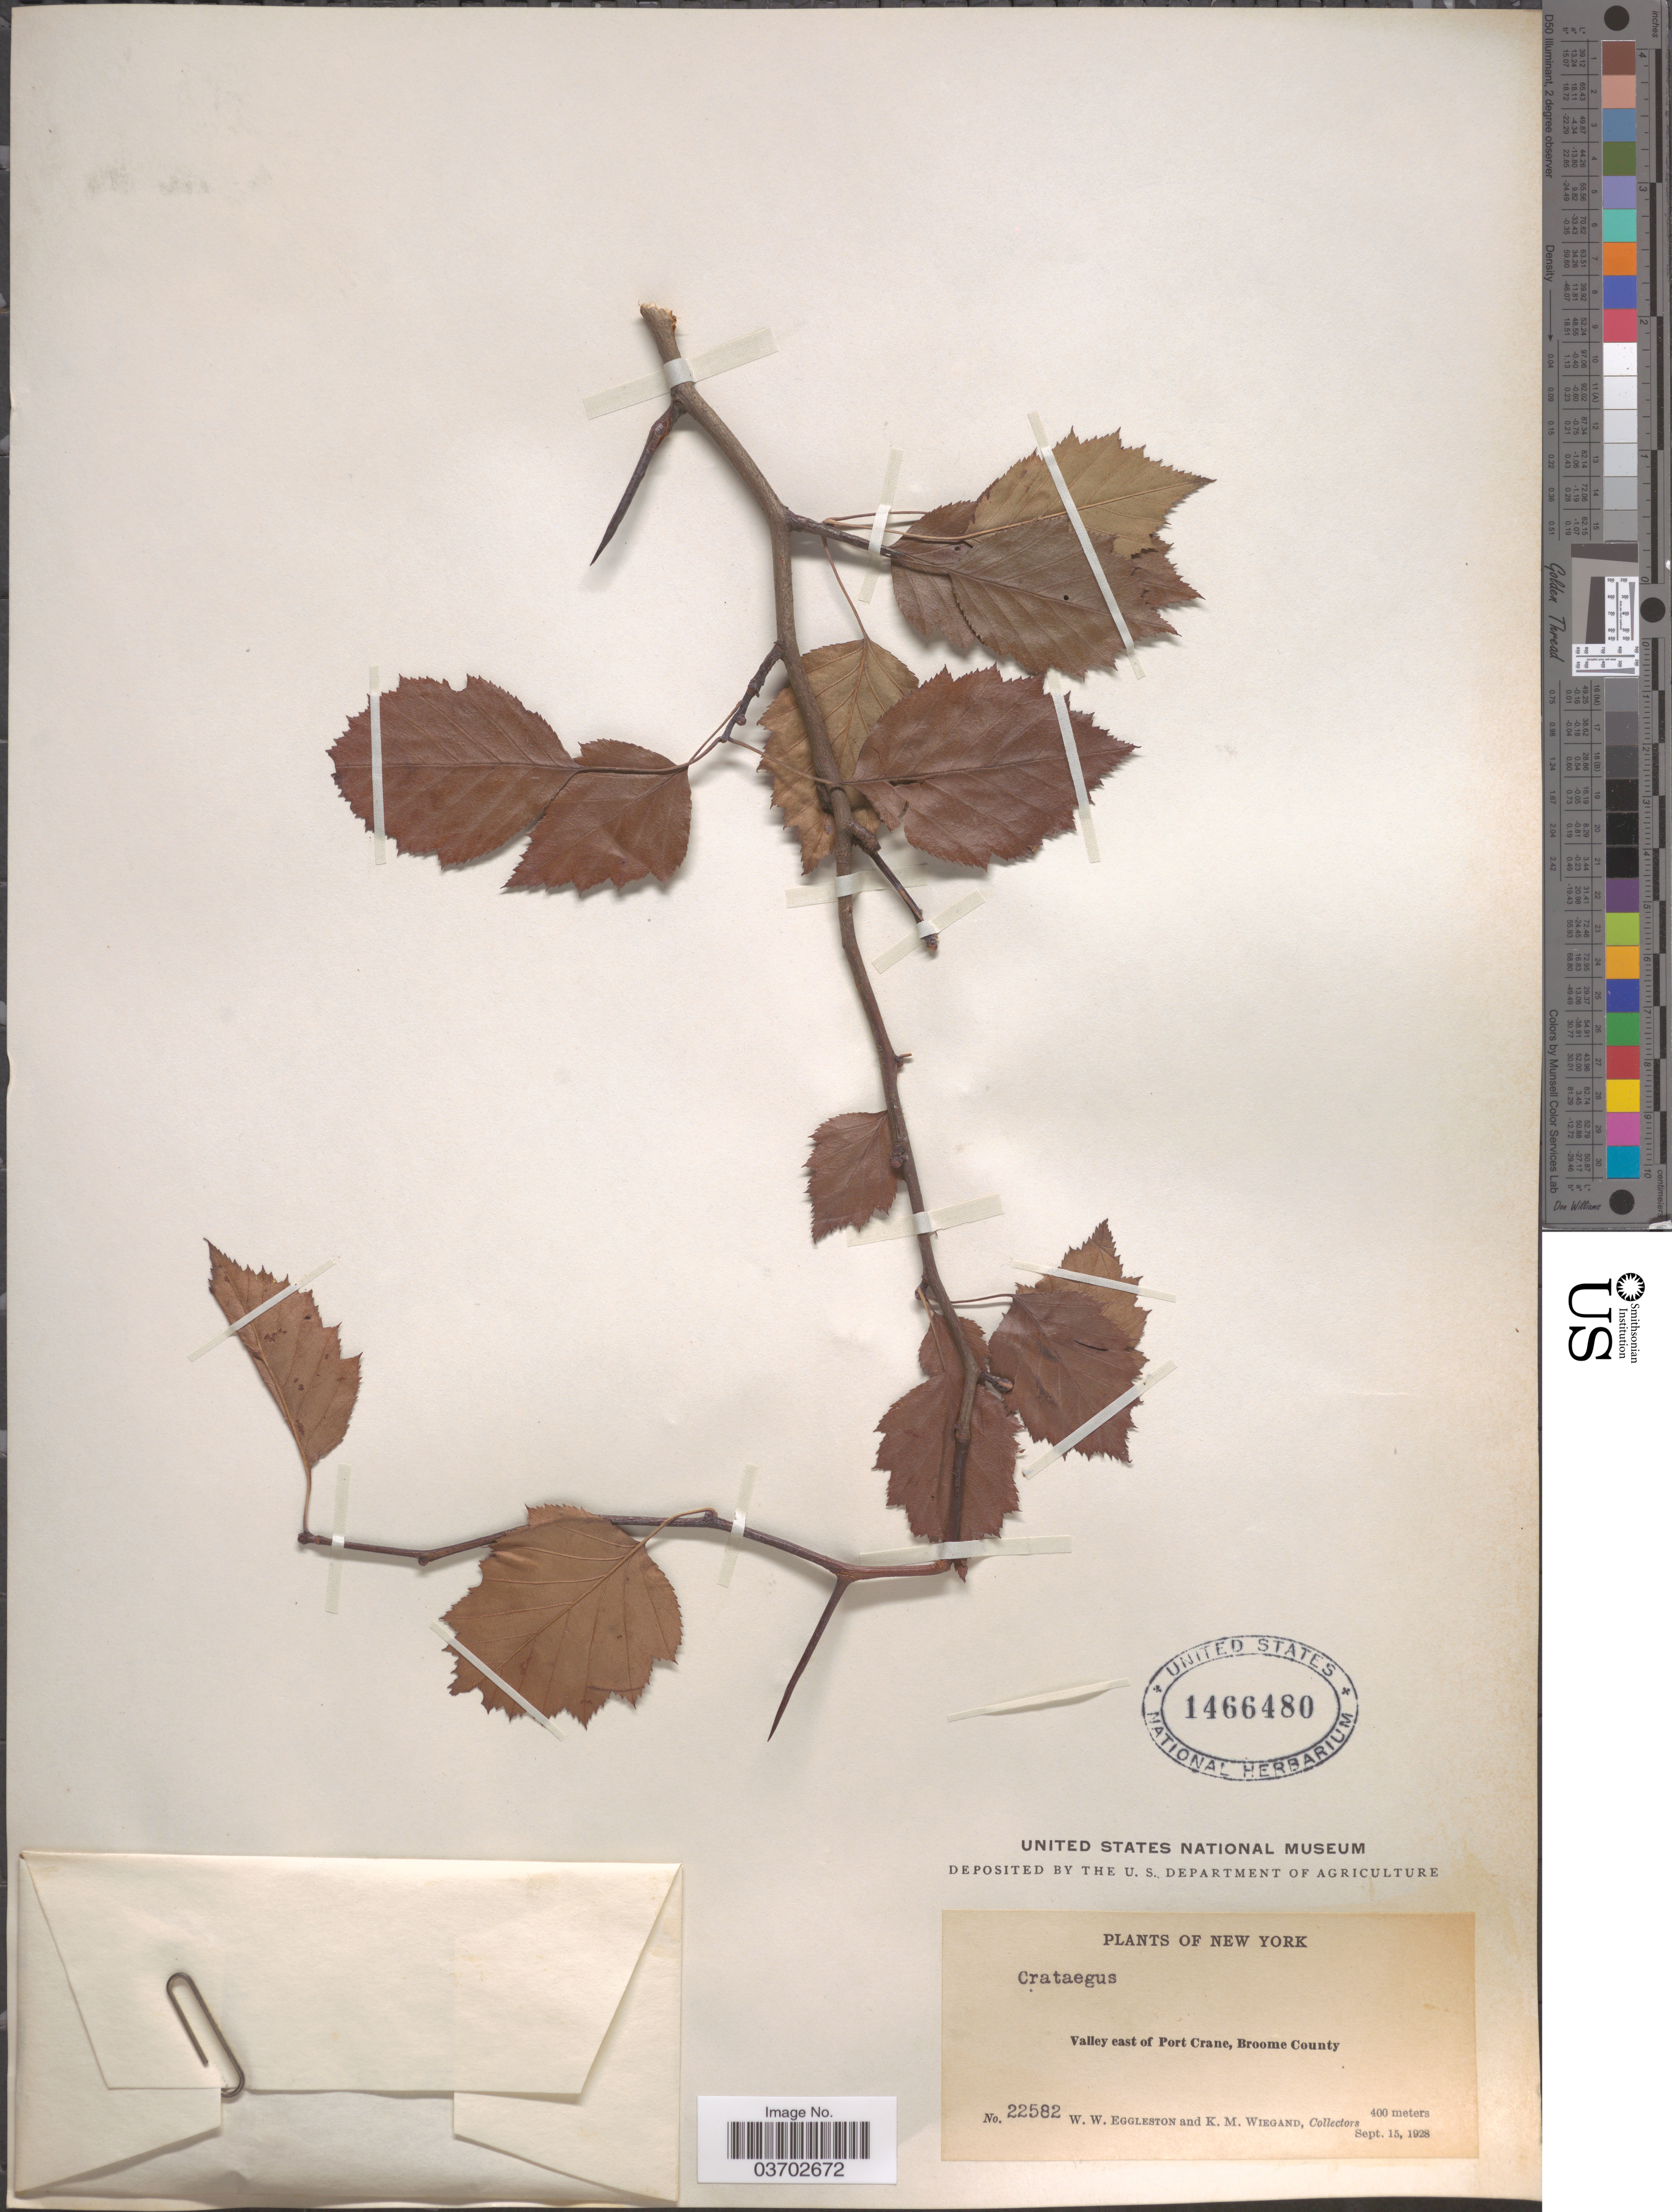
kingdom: Plantae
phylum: Tracheophyta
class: Magnoliopsida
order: Rosales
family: Rosaceae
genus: Crataegus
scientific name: Crataegus sp.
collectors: W. W. Eggleston & K. M. Wiegand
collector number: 22582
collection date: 1928-09-15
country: United States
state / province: New York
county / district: Broome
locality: Valley east of Port Crane, Broome County.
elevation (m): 400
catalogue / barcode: US 1466480